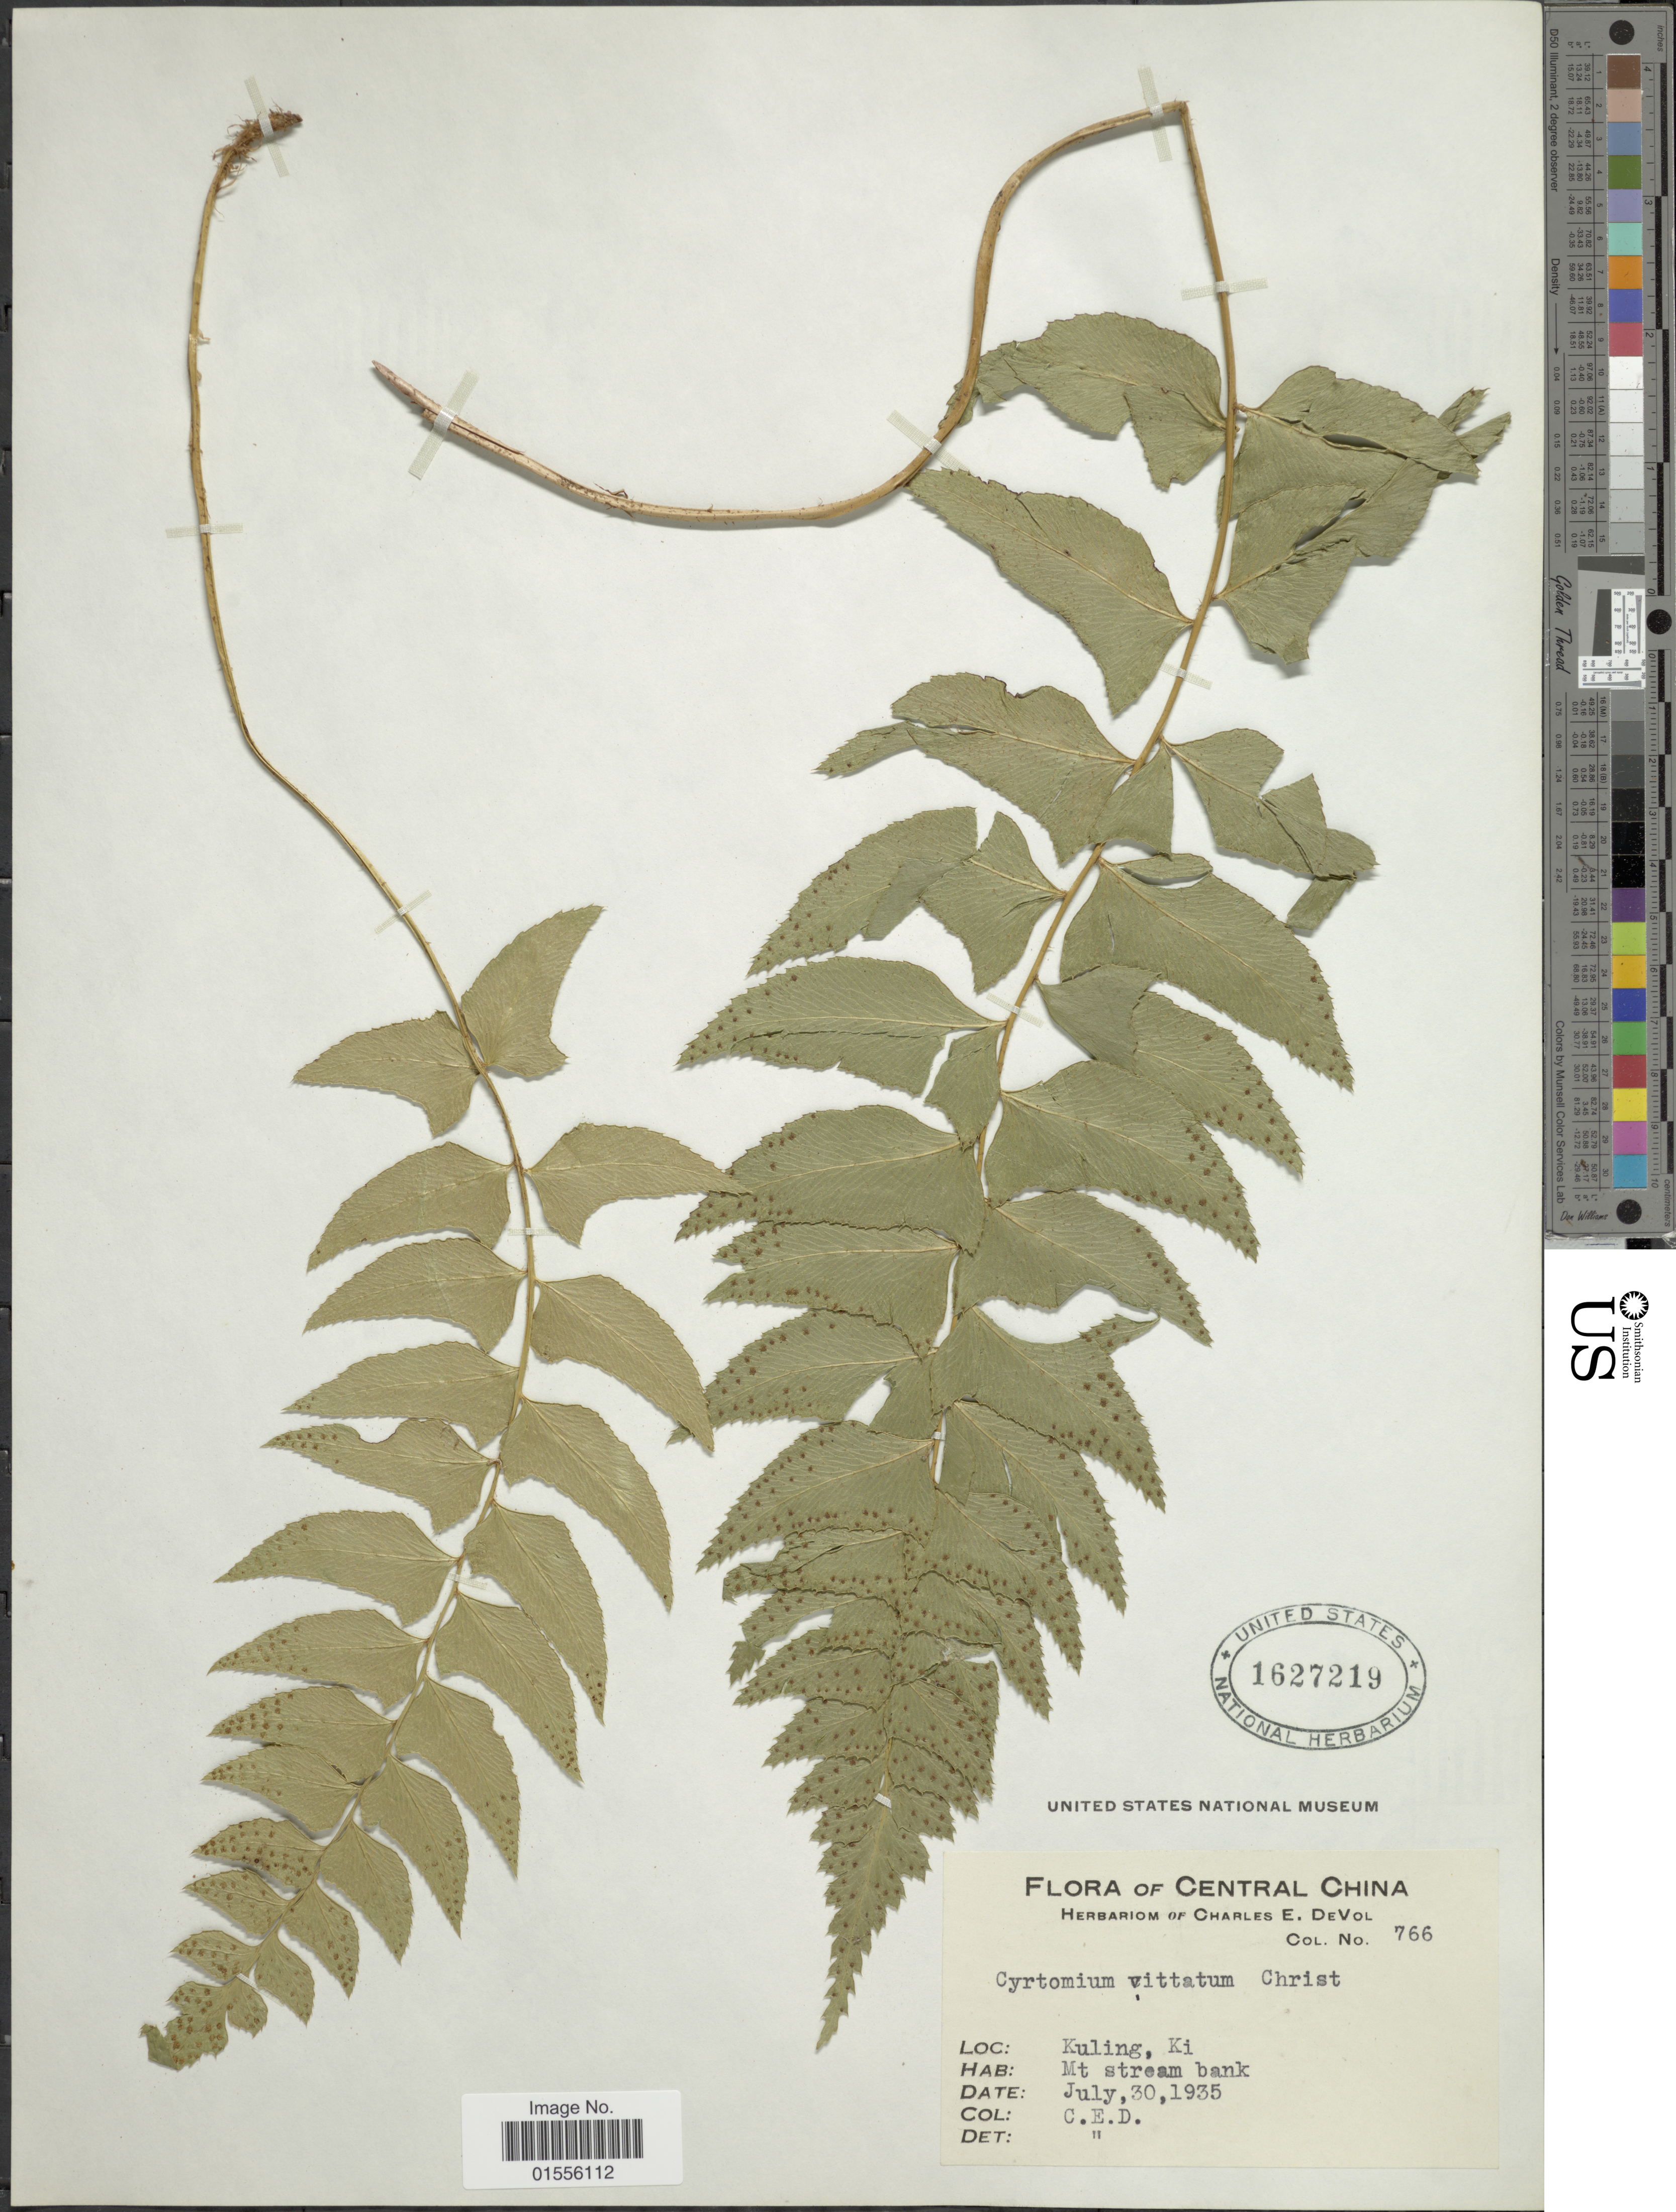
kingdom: Plantae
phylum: Tracheophyta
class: Polypodiopsida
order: Polypodiales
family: Dryopteridaceae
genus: Cyrtomium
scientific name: Cyrtomium balansae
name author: (Christ) C. Chr.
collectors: C. E. De Vol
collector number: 766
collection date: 1935-07-30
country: China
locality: Central China, Kuling, Ki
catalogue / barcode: US 1627219